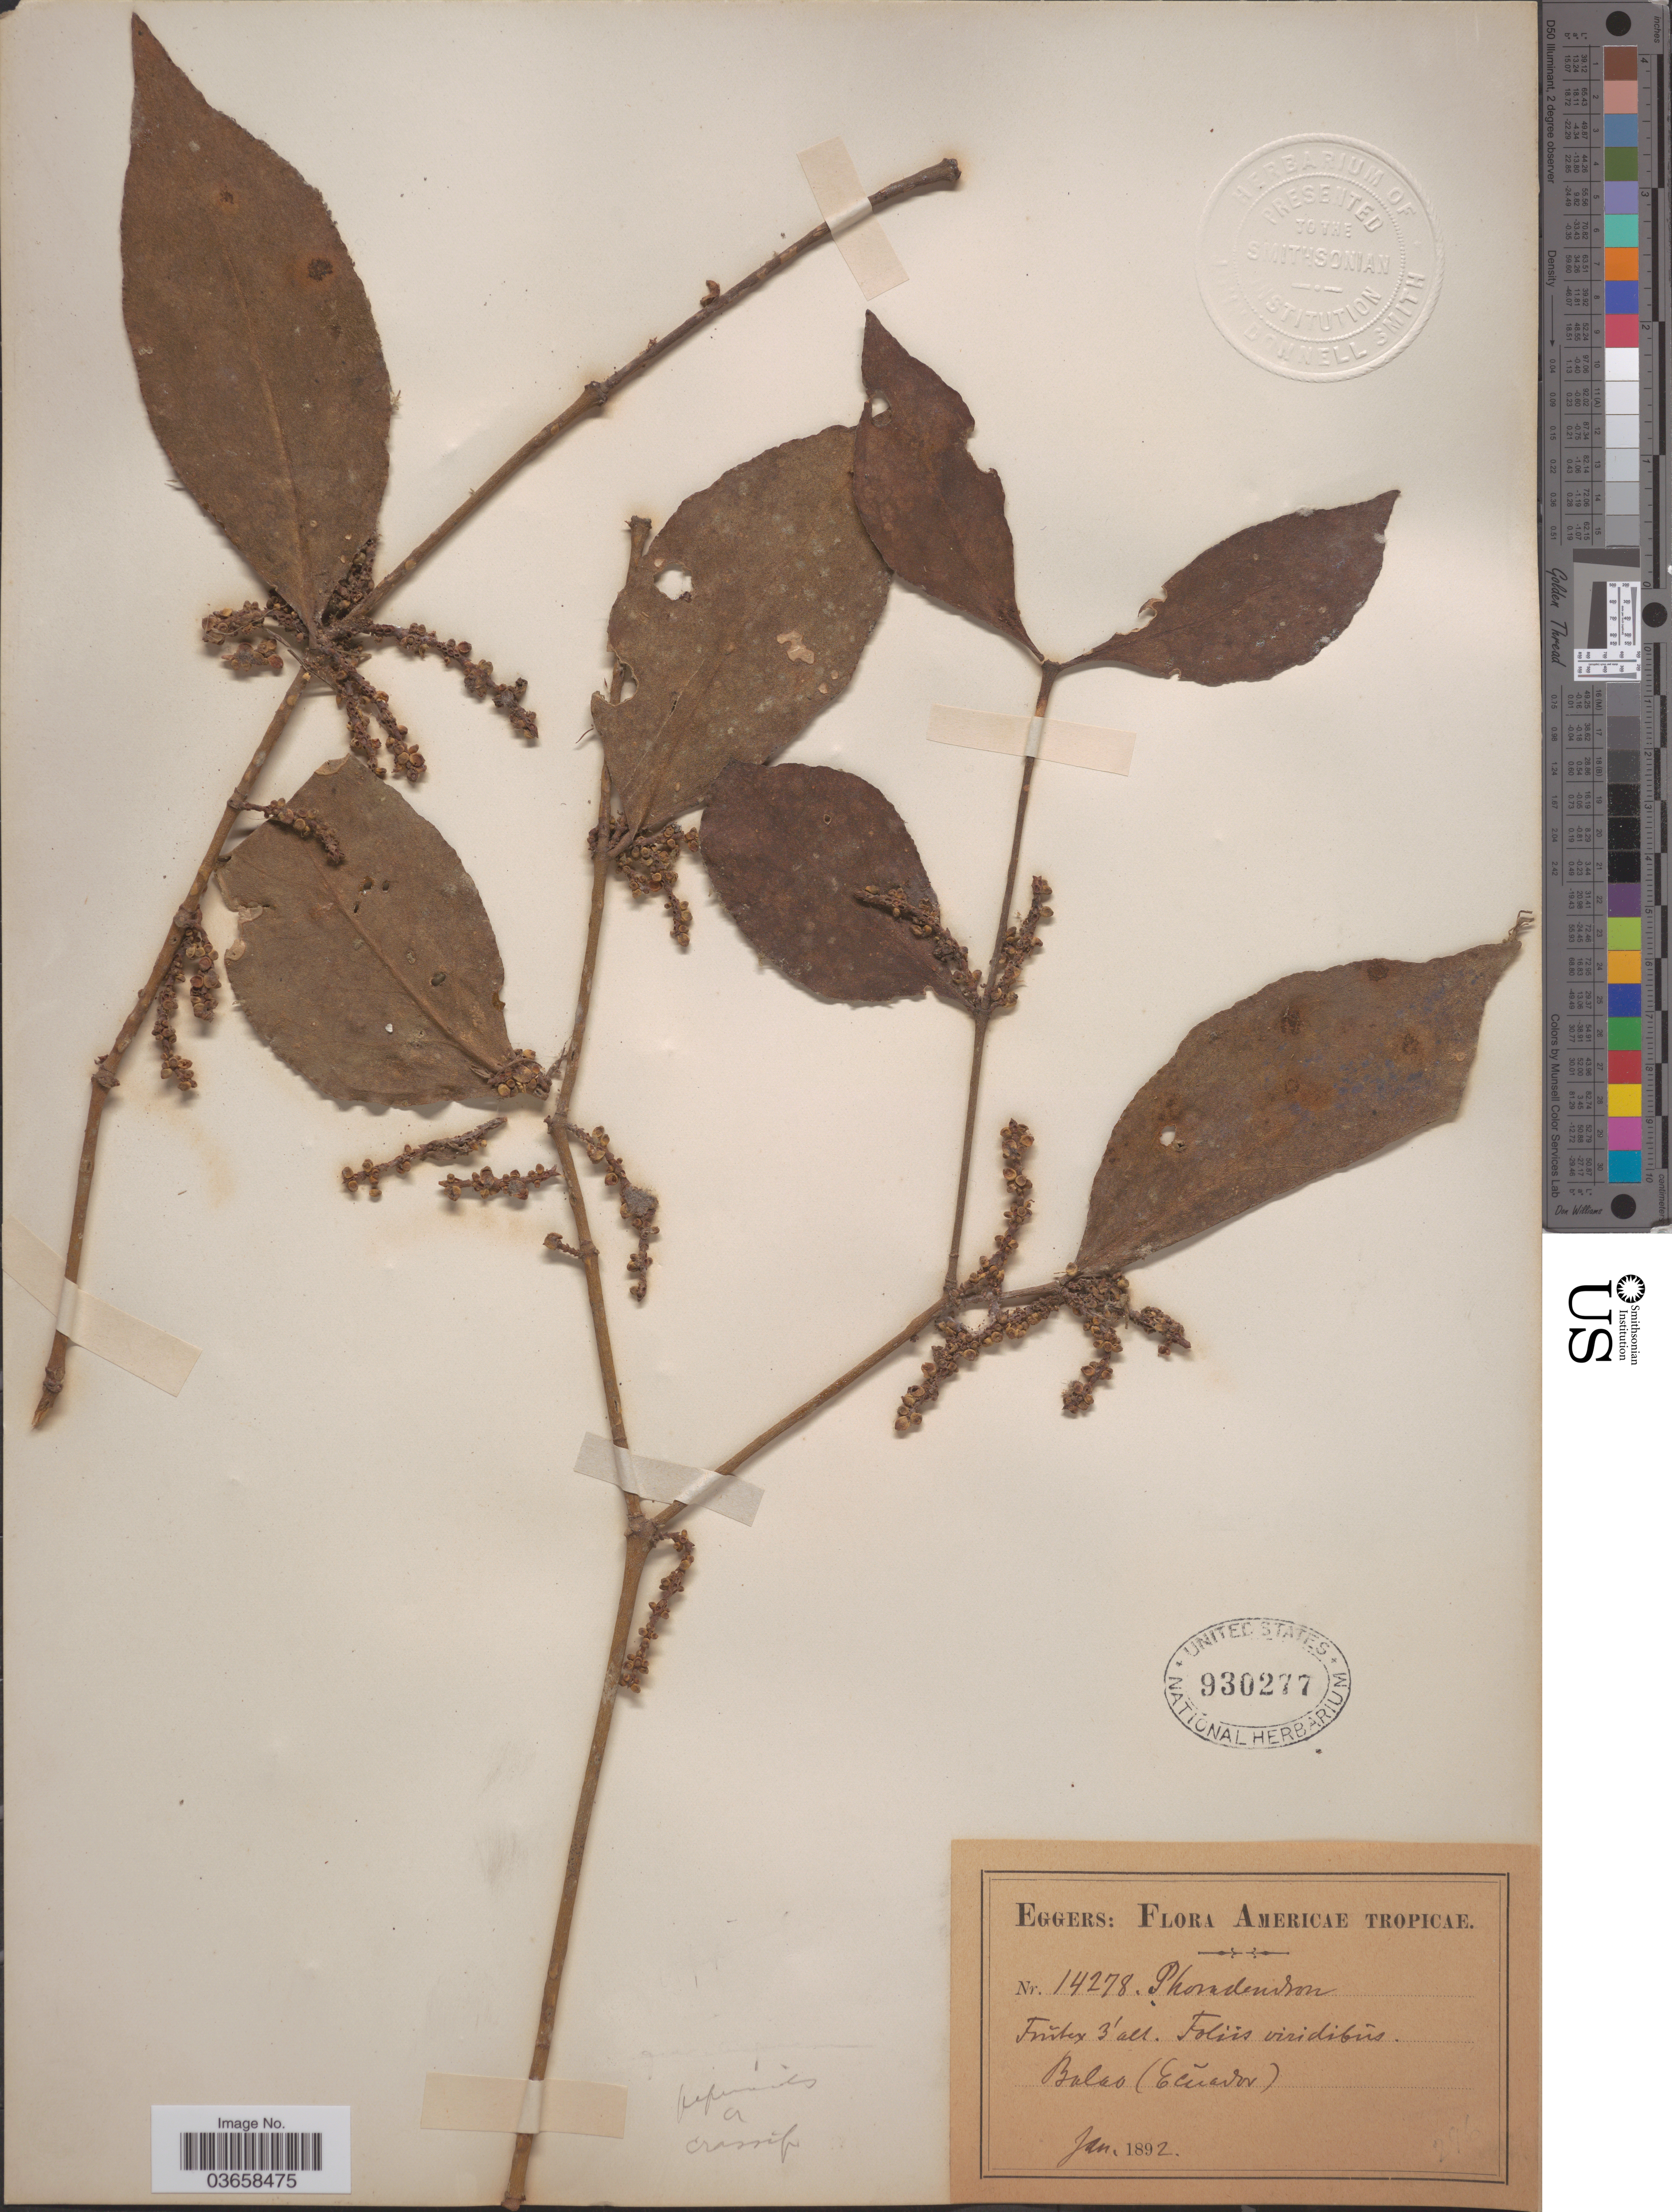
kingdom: Plantae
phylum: Tracheophyta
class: Magnoliopsida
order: Santalales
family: Viscaceae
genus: Phoradendron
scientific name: Phoradendron piperoides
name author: (Kunth) Trel.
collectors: -. Eggers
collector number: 14278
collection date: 1892-01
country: Ecuador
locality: Americae Tropicae. Balao.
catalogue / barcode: US 930277